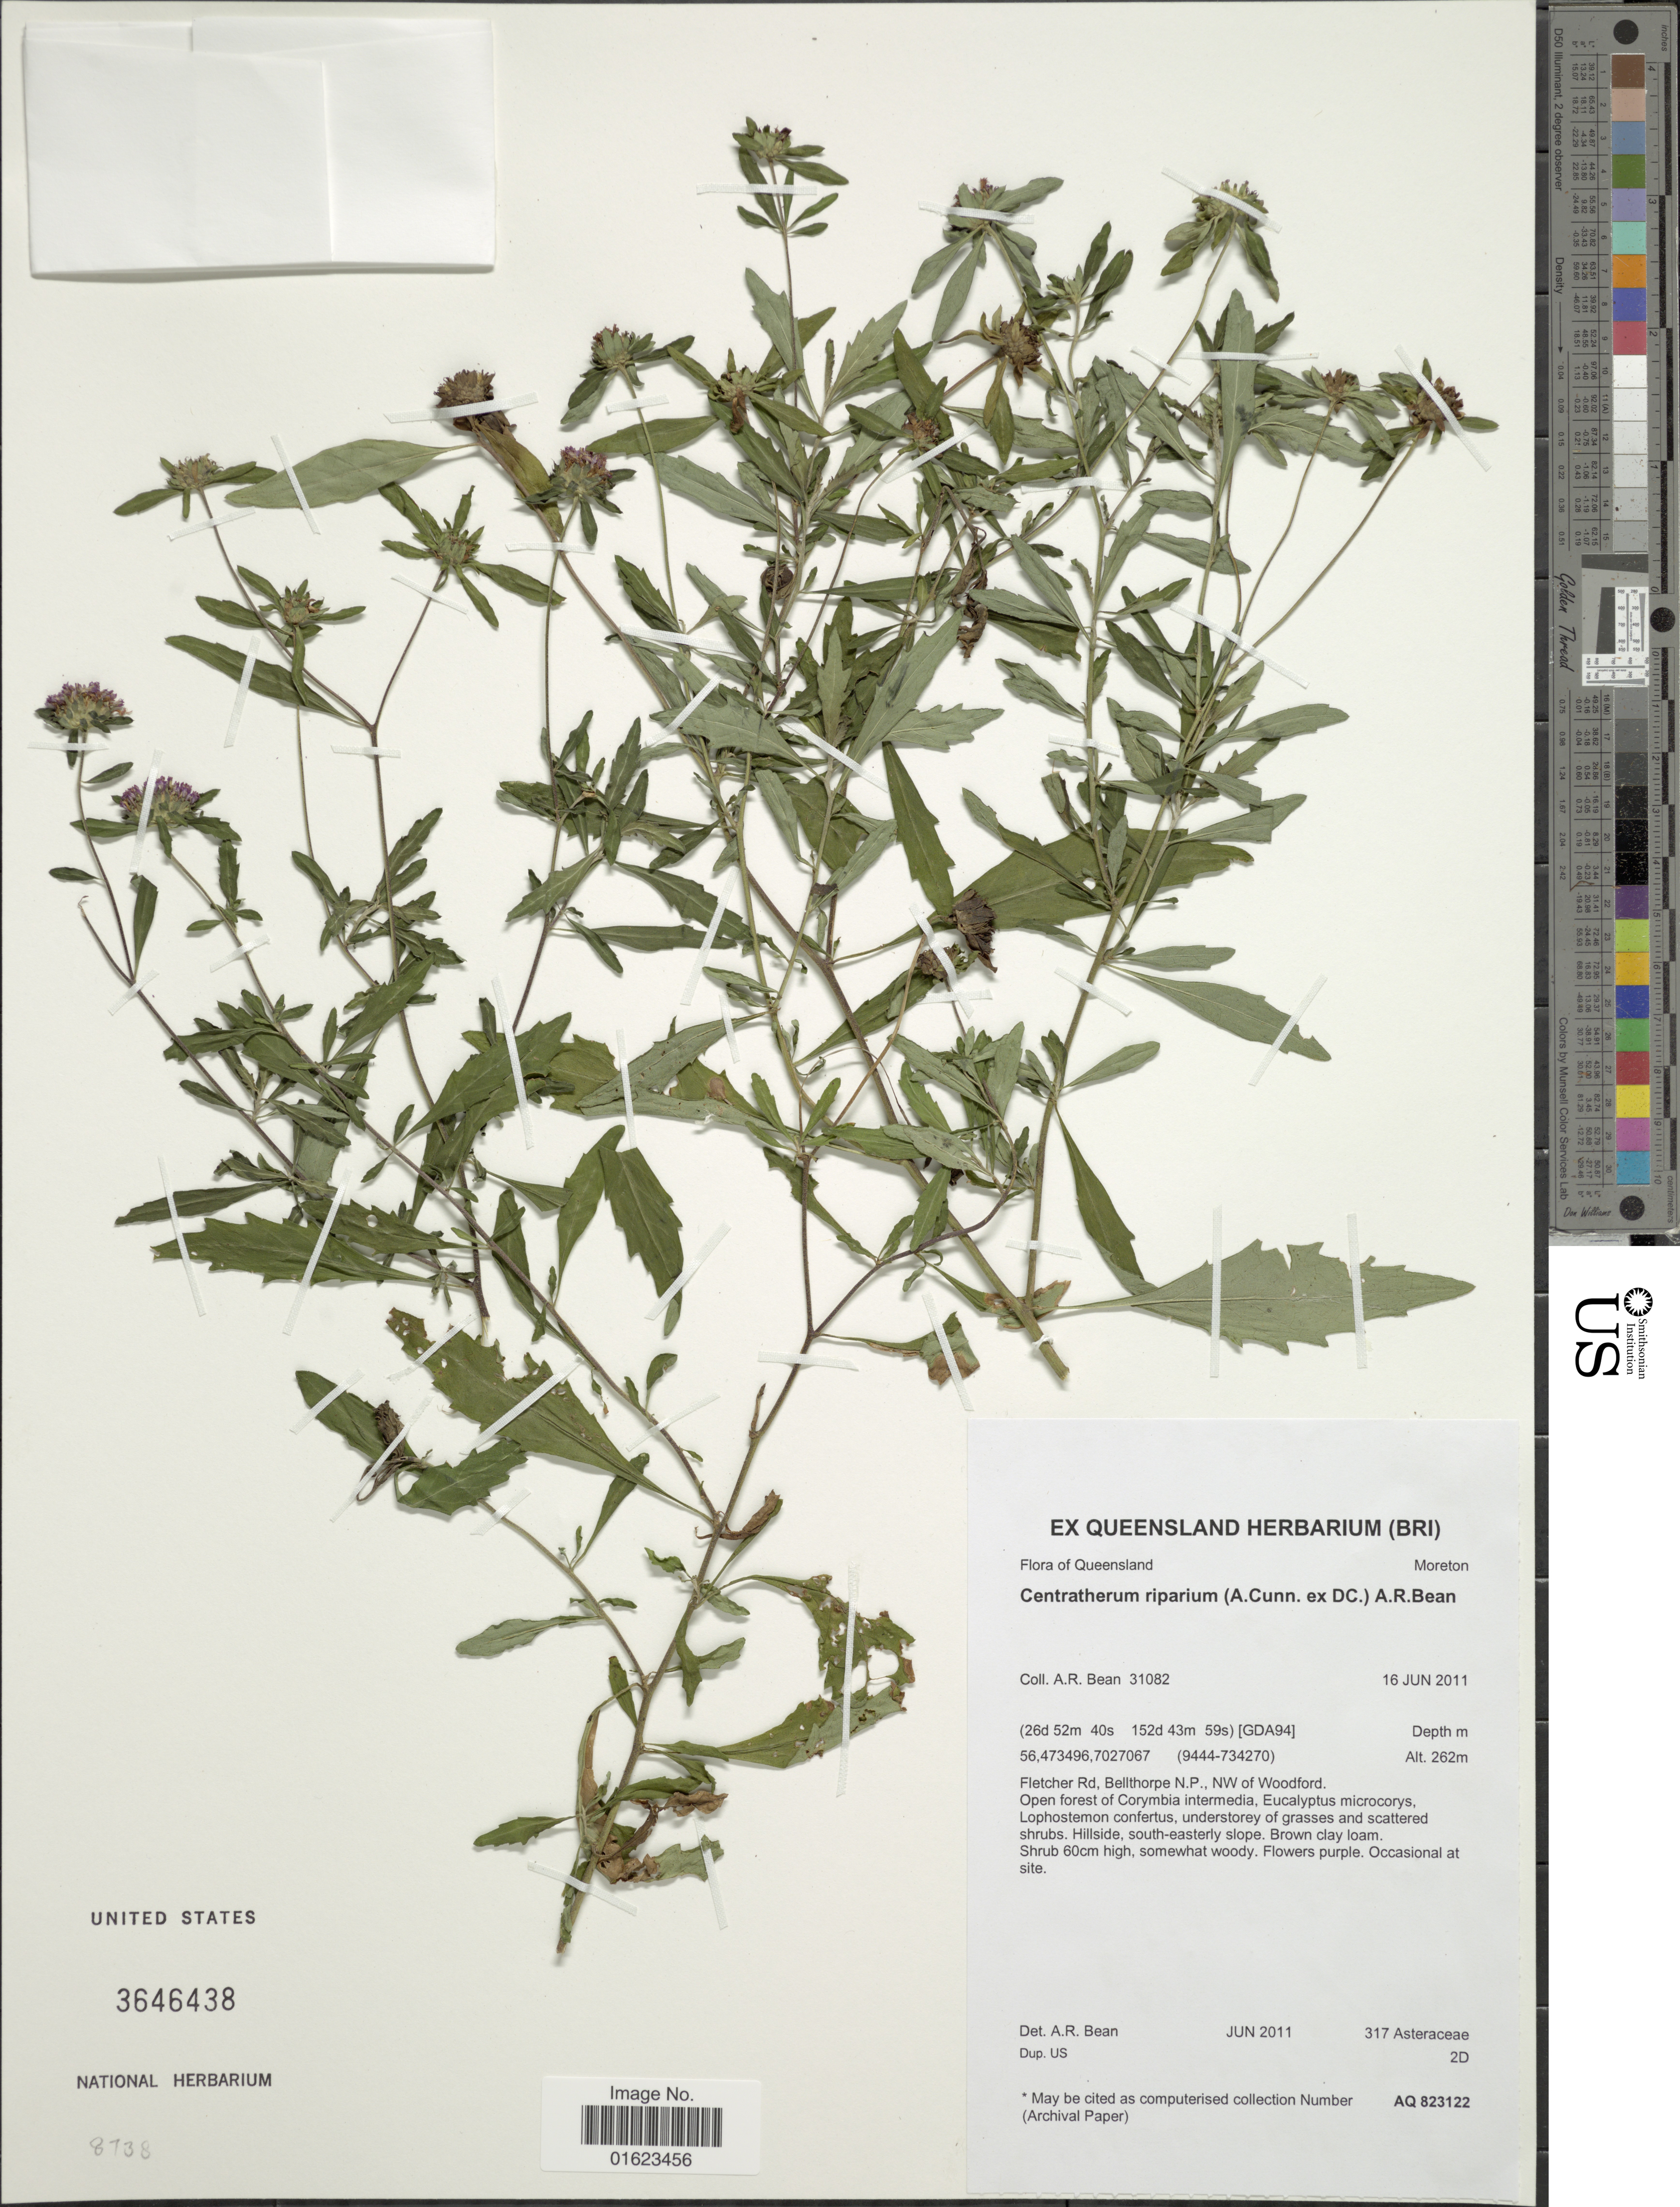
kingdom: Plantae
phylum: Tracheophyta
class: Magnoliopsida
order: Asterales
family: Asteraceae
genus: Centratherum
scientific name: Centratherum riparium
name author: (DC.) A.R. Bean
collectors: A. R. Bean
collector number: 31082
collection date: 2011-06-16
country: Australia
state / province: Queensland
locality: Queensland, Fletcher Rd. Bellthorpe N.P., NW of Woodford.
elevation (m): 262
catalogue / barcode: US 3646438